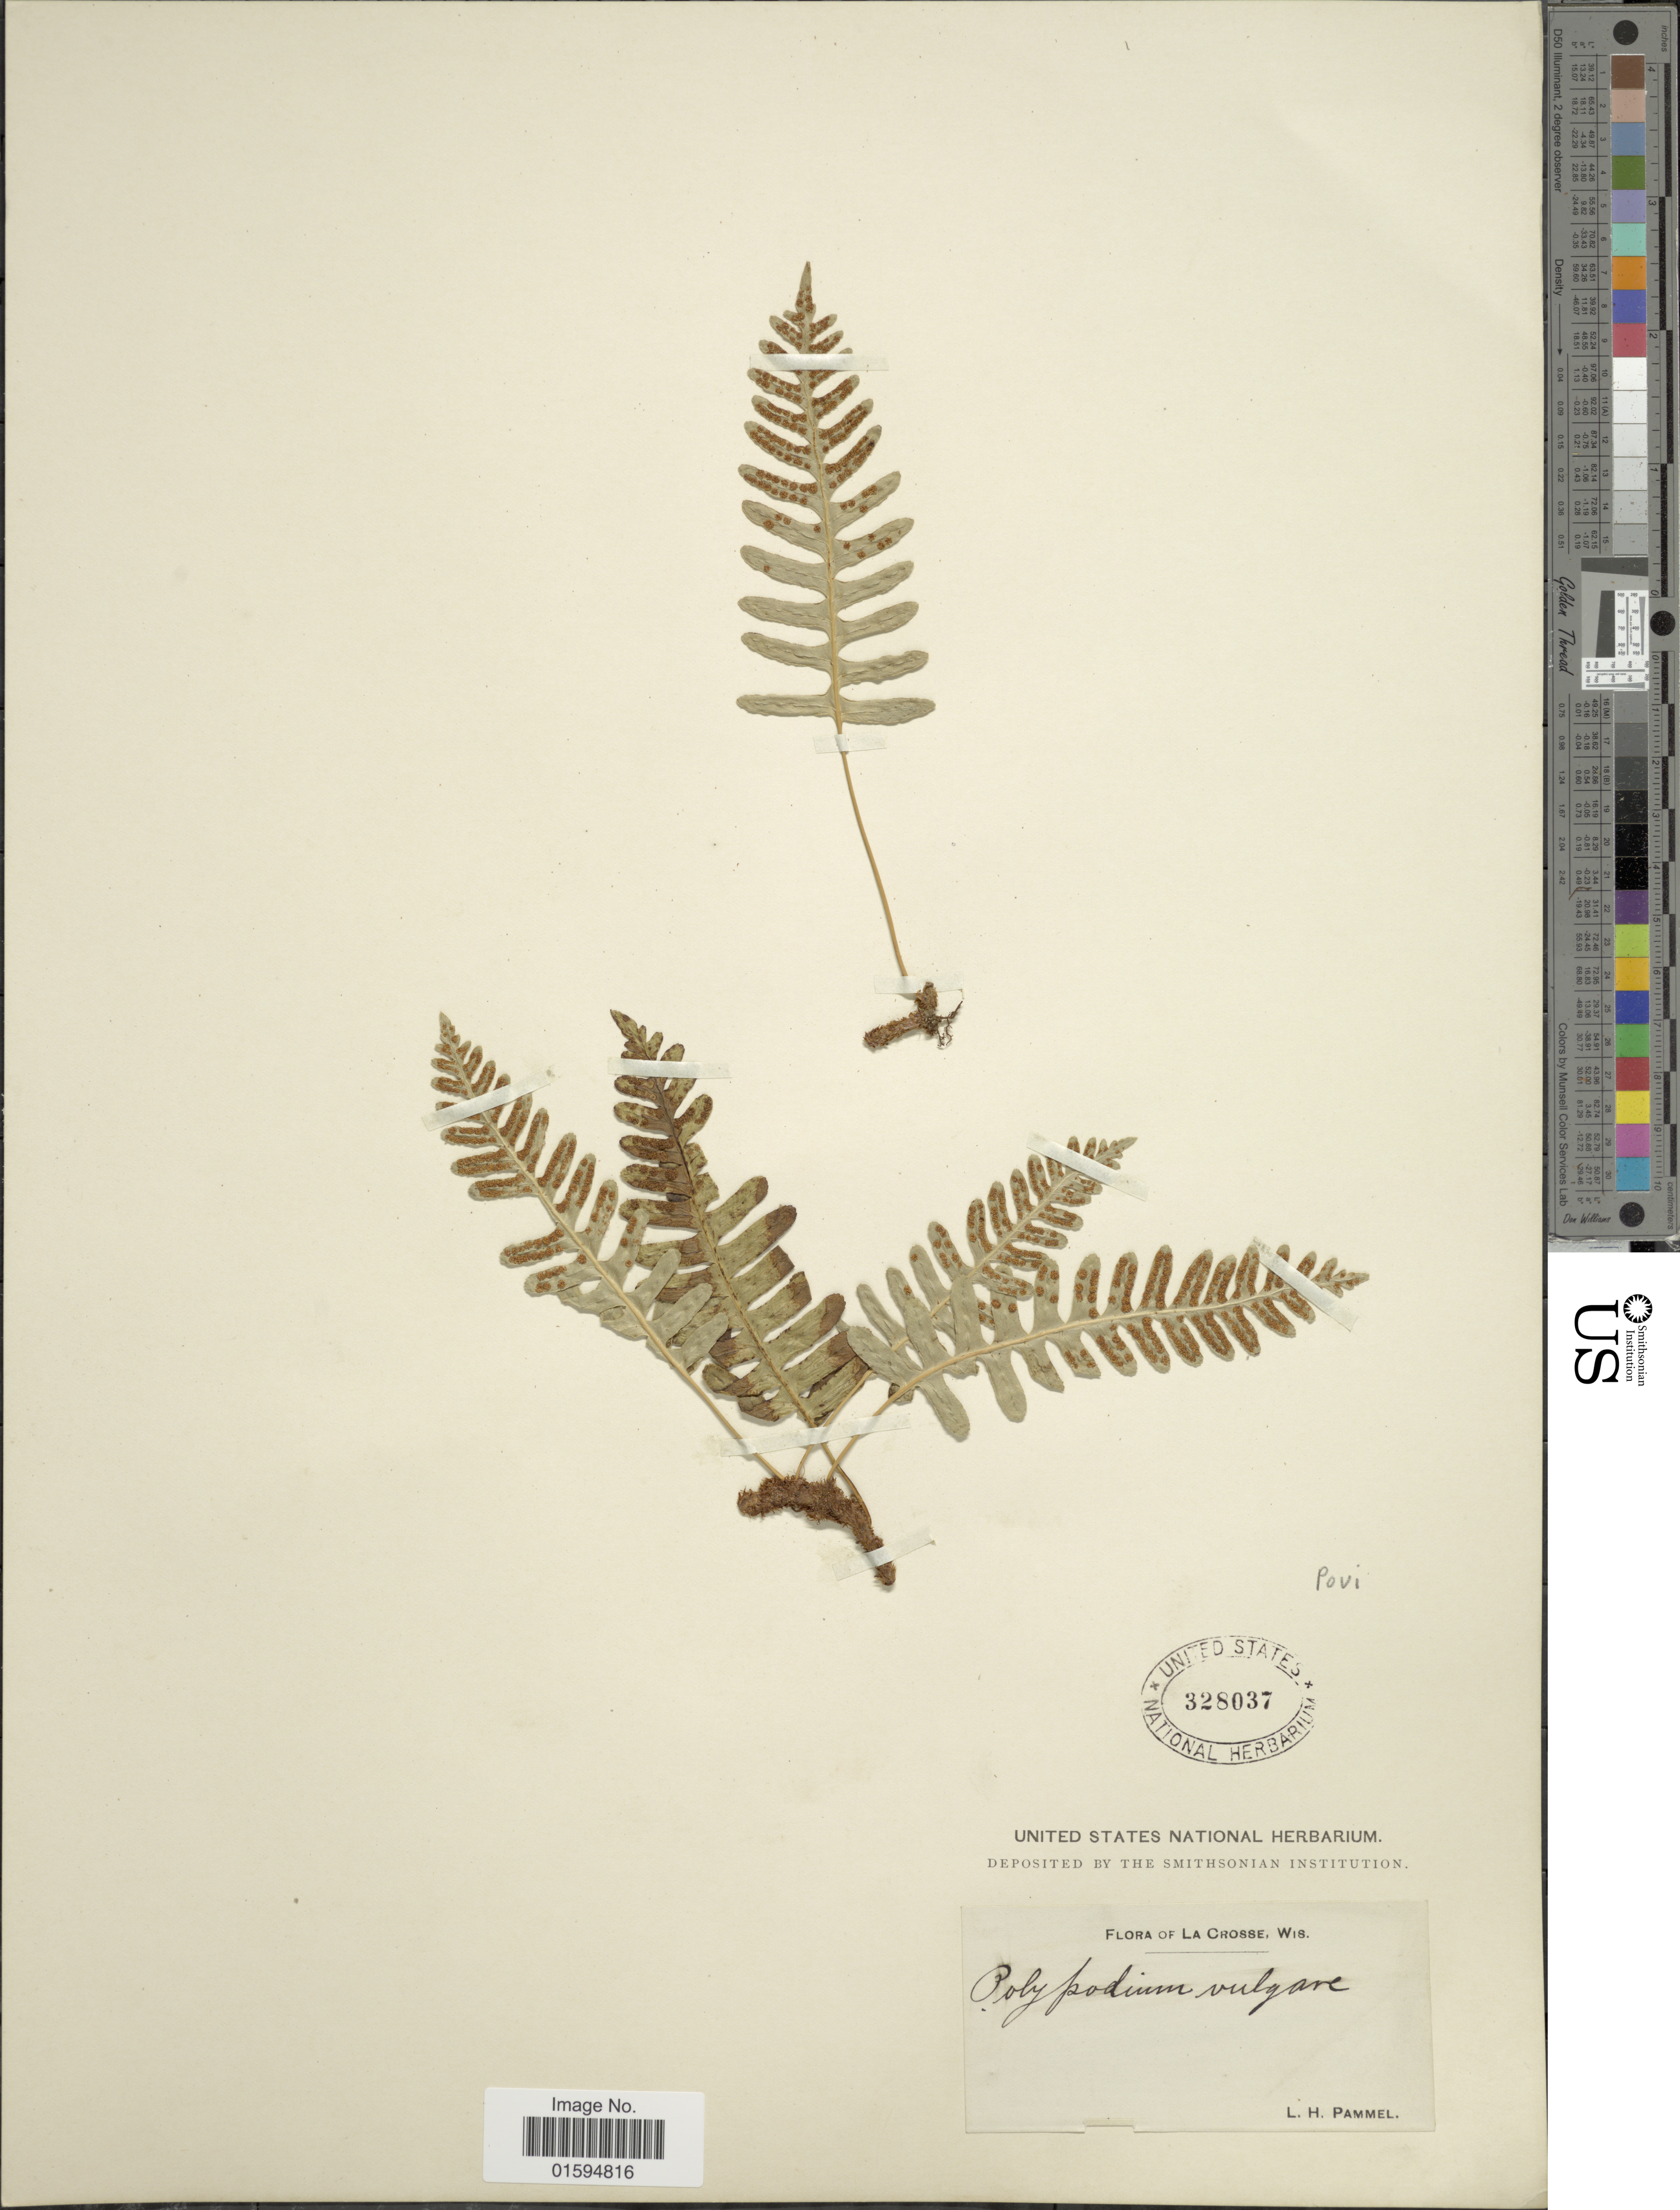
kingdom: Plantae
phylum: Tracheophyta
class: Polypodiopsida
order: Polypodiales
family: Polypodiaceae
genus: Polypodium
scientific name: Polypodium virginianum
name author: L.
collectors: L. Pammel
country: United States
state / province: Wisconsin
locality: La Crosse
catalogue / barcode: US 328037